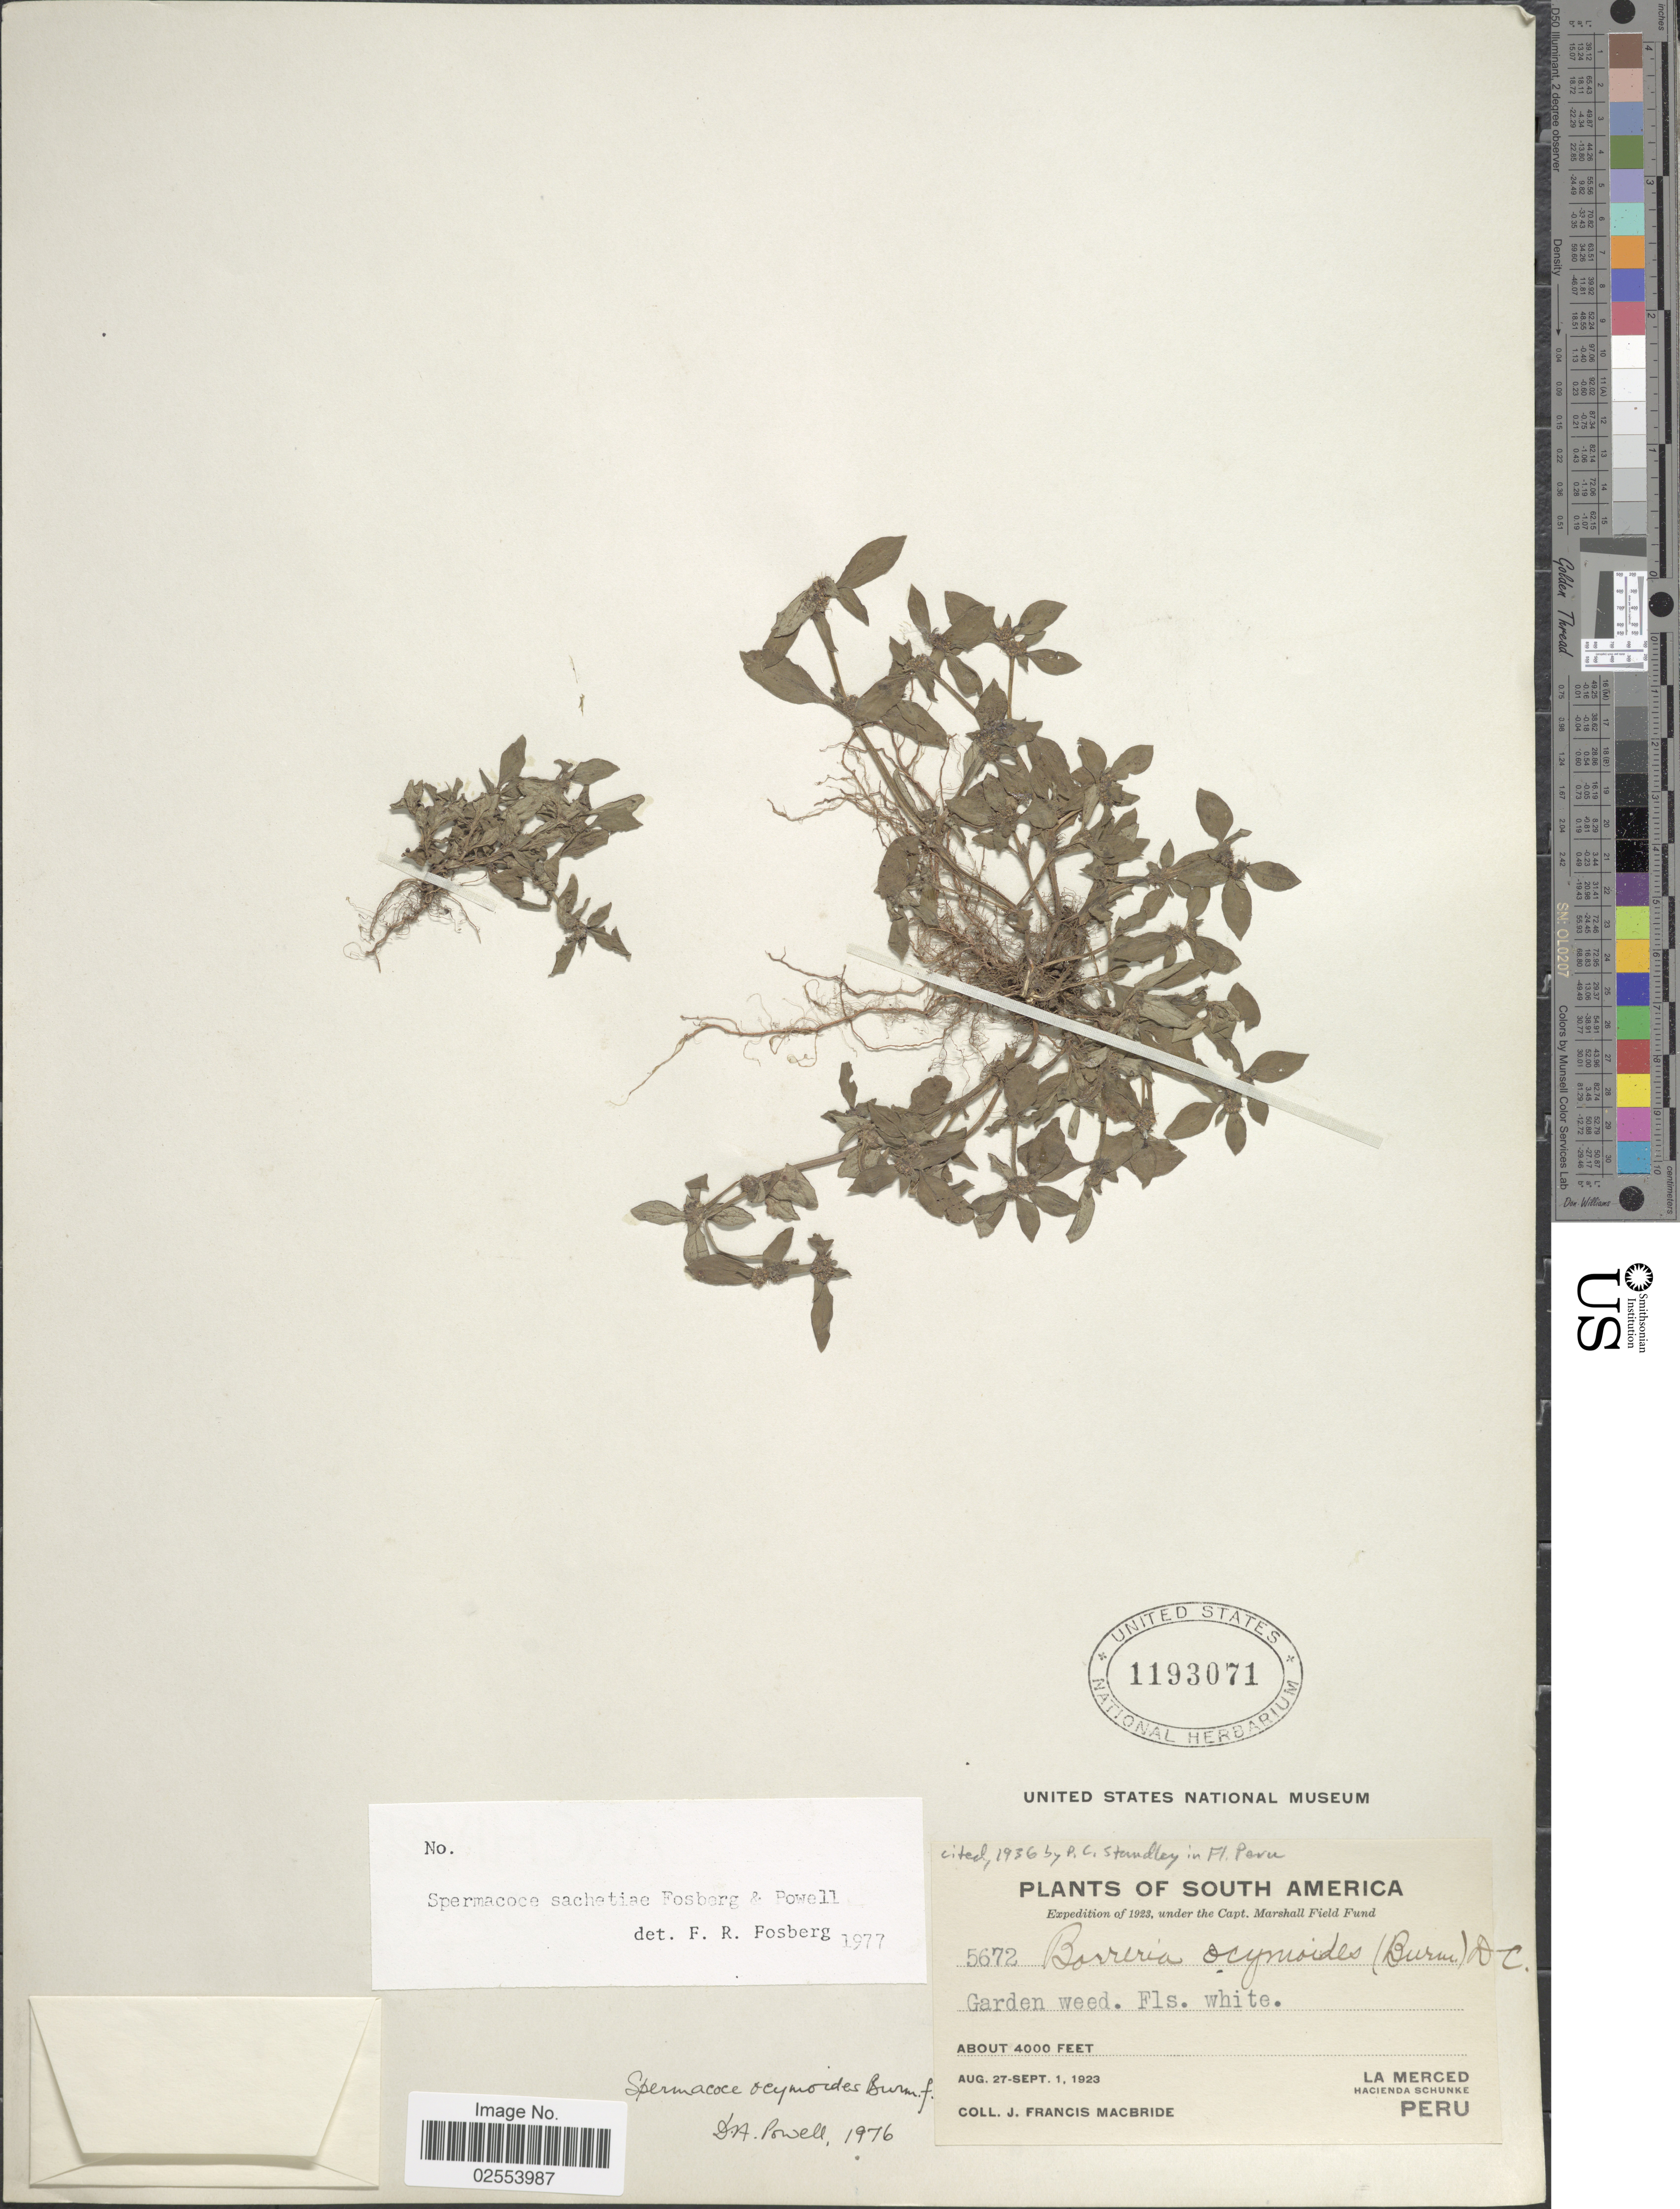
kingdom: Plantae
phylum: Tracheophyta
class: Magnoliopsida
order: Gentianales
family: Rubiaceae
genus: Spermacoce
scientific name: Spermacoce mauritiana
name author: Gideon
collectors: J. F. Macbride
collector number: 5872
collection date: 1923-08-27/1923-09-01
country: Peru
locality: La Merced, Hacienda Schunke, Garden weed.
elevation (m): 1219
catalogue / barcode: US 1193071